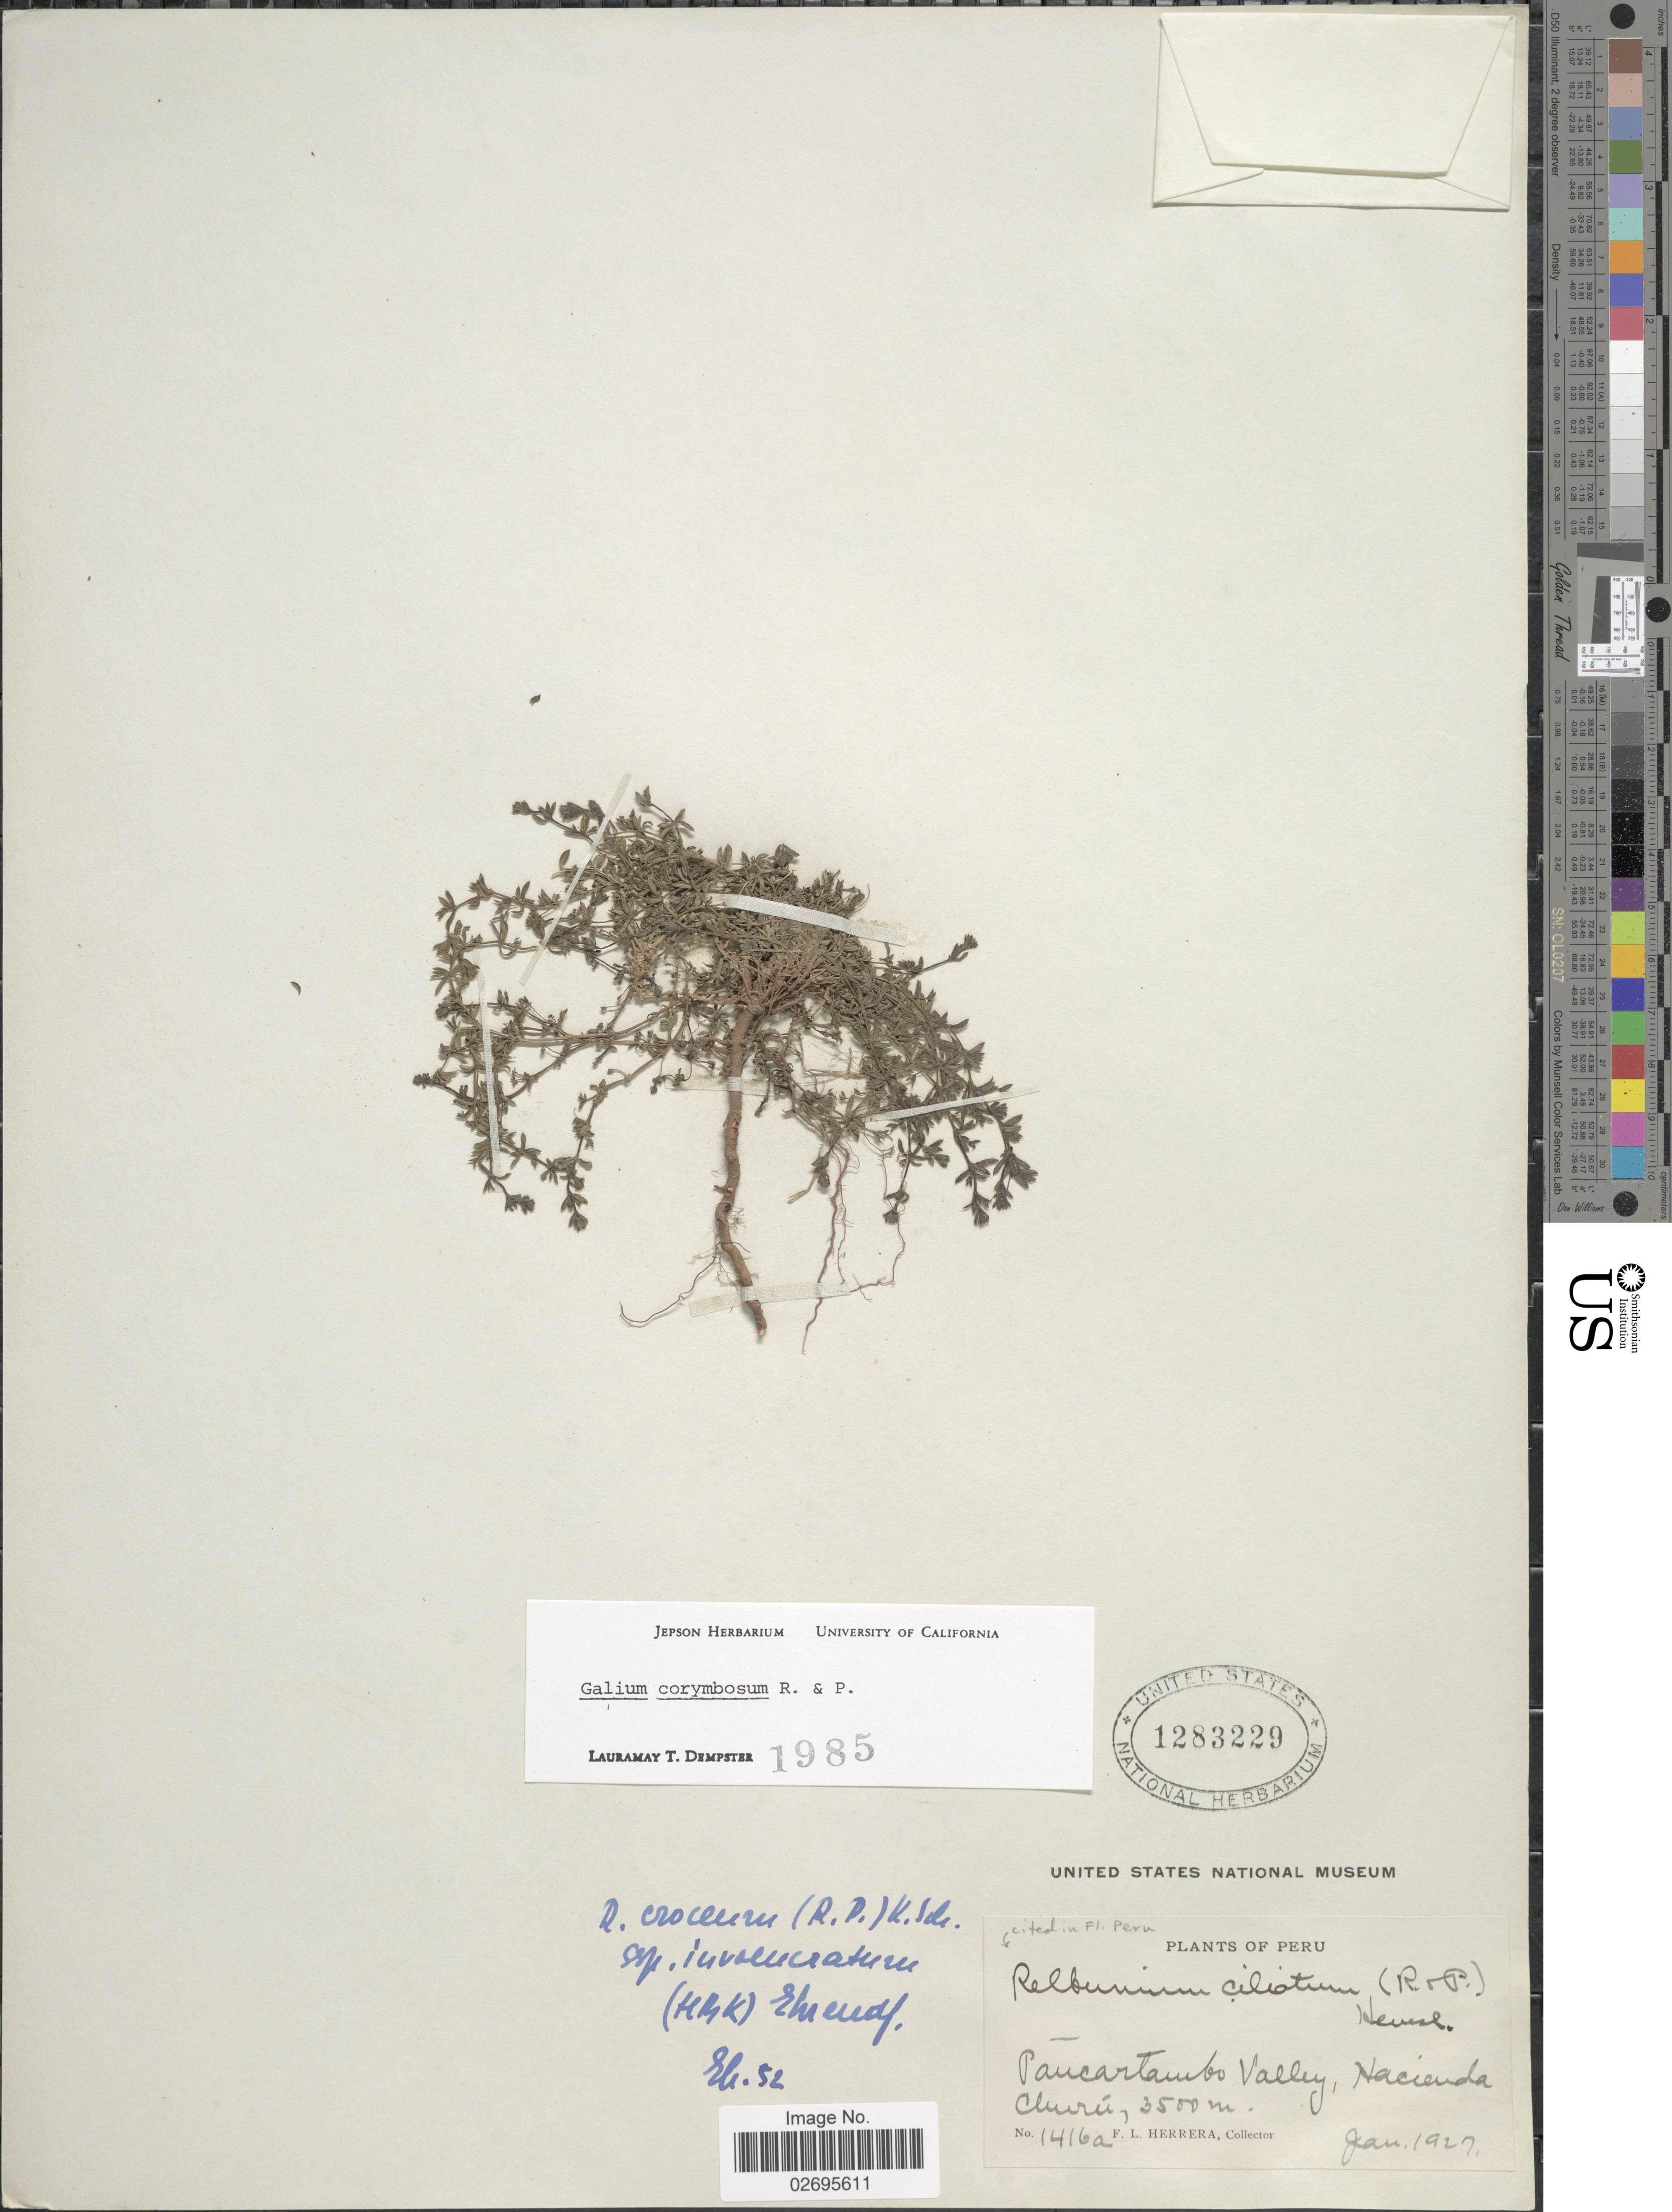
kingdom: Plantae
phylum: Tracheophyta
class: Magnoliopsida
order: Gentianales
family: Rubiaceae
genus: Galium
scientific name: Galium corymbosum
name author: Ruiz & Pav.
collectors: F. L. Herrera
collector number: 1416a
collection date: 1927-01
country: Peru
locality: Paucartambo Valley, Hacienda Churu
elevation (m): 3500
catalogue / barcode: US 1283229